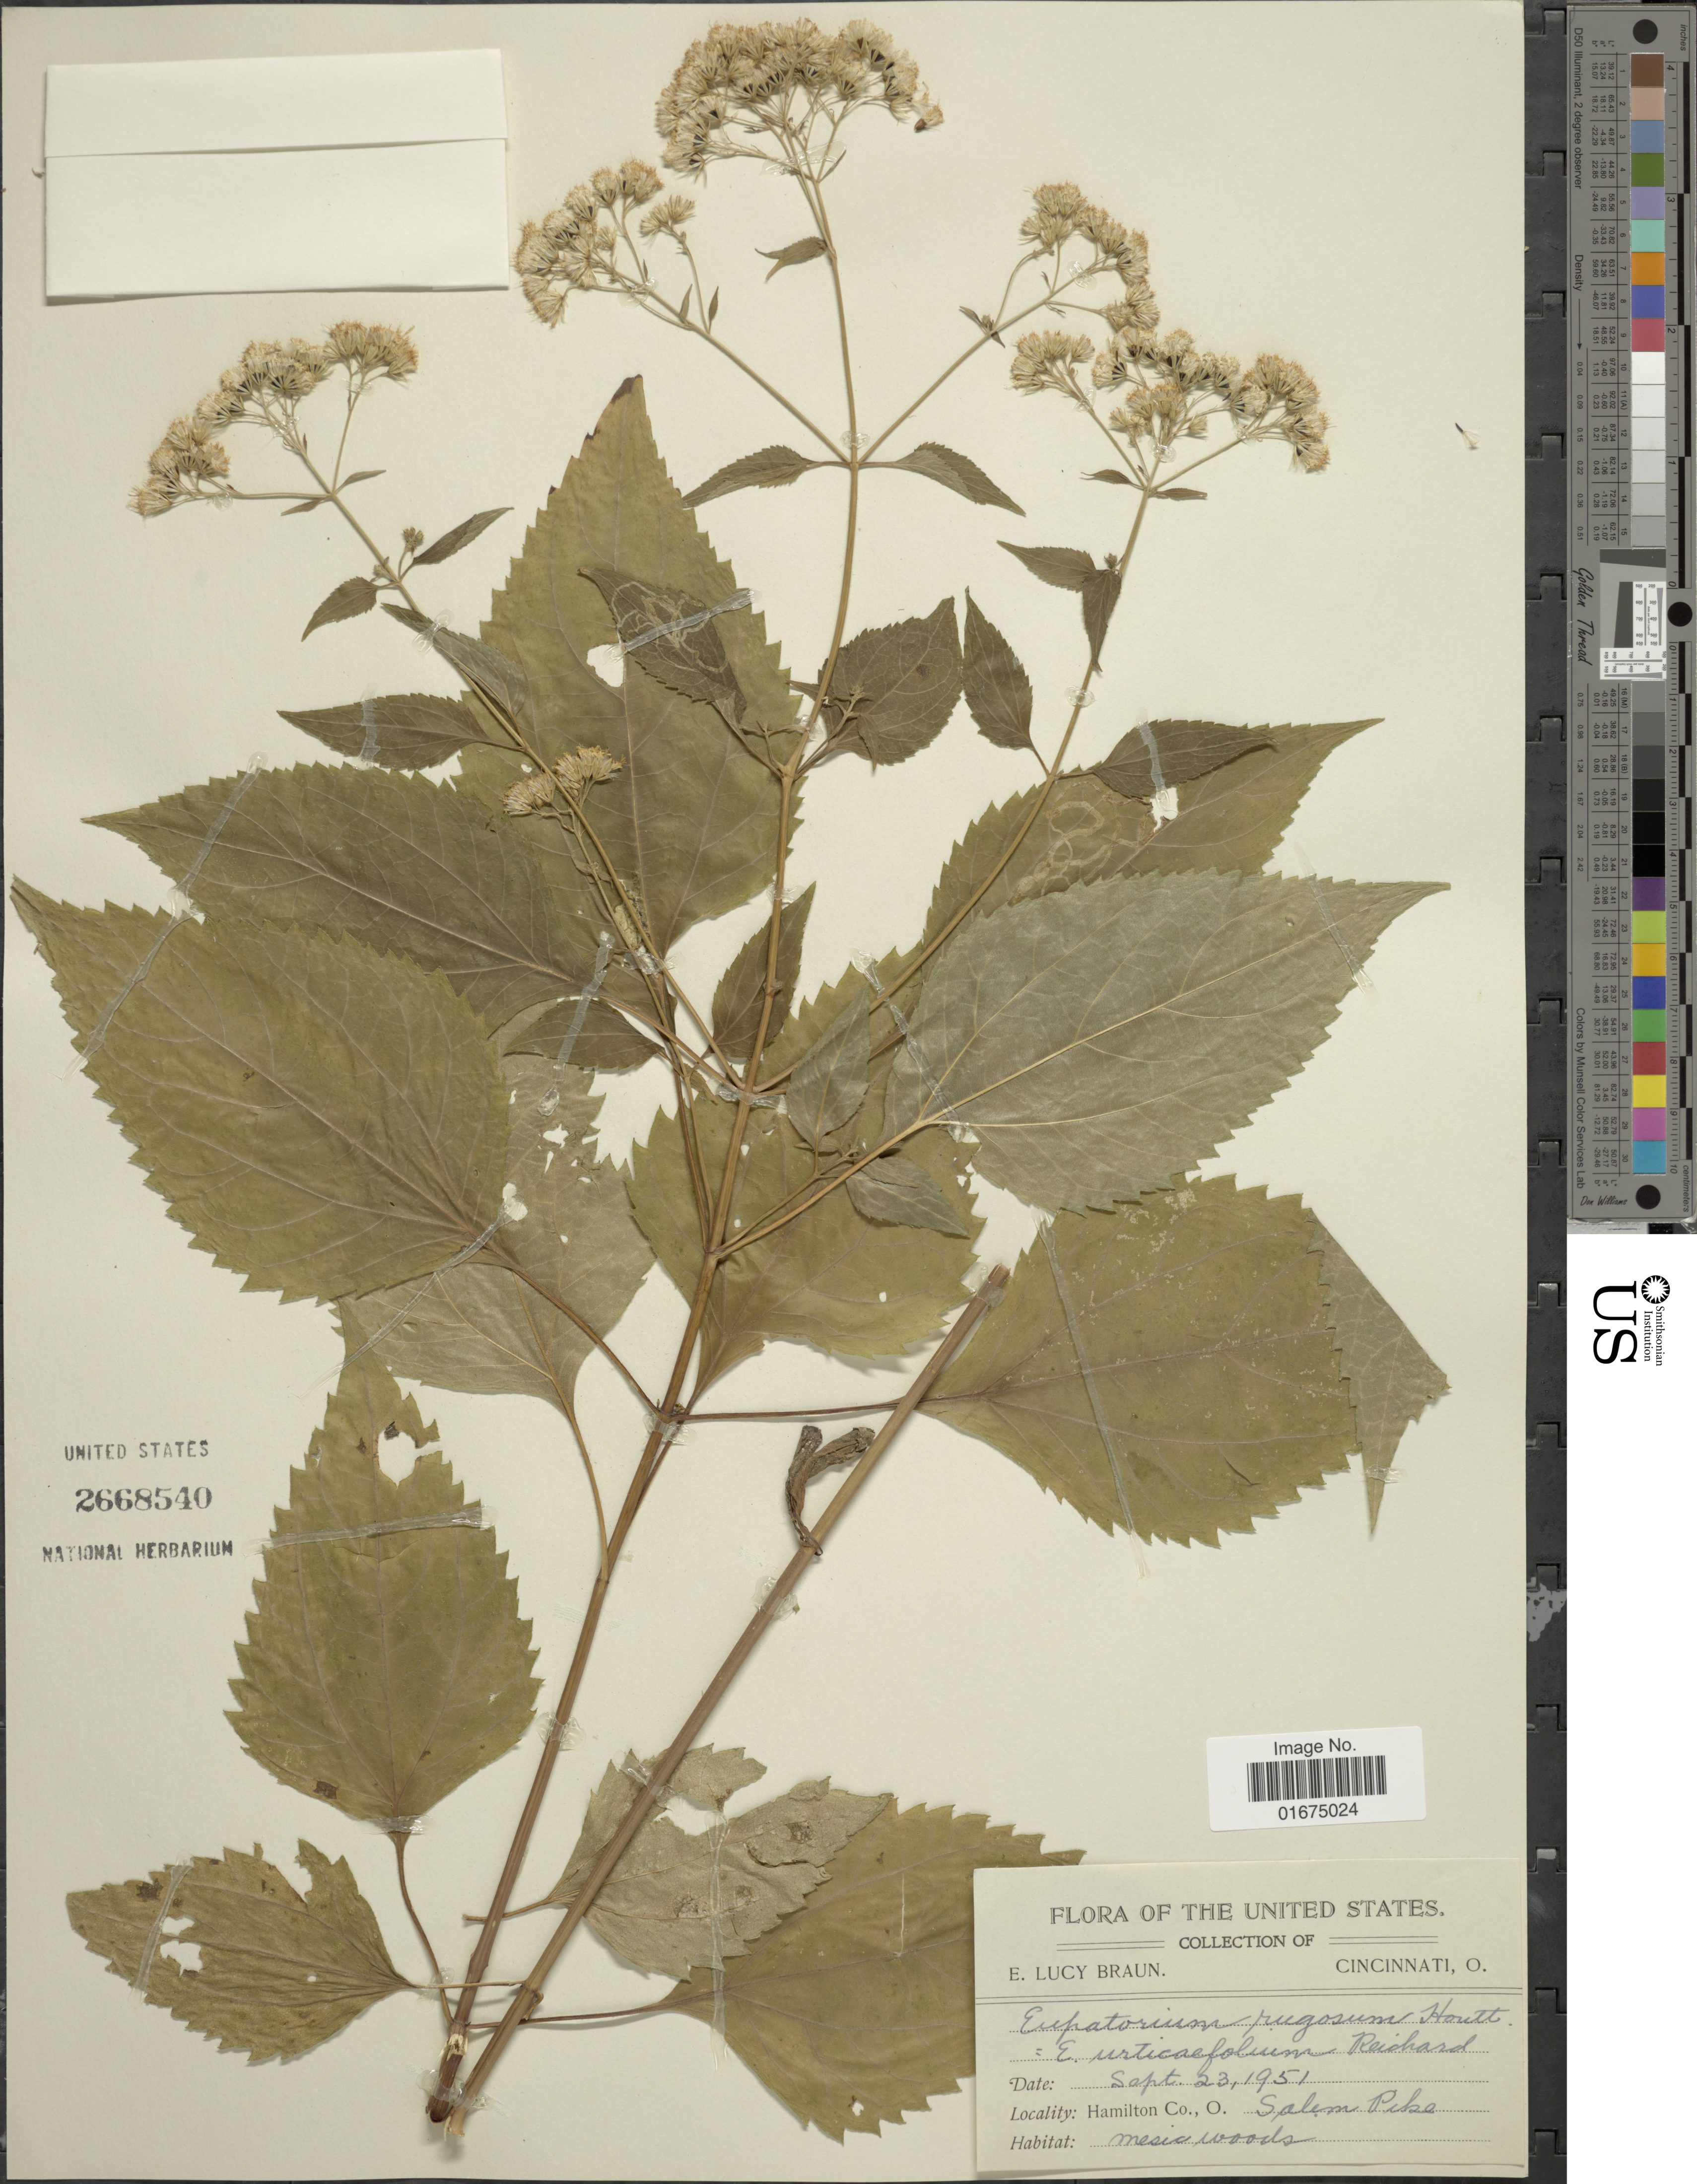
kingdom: Plantae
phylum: Tracheophyta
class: Magnoliopsida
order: Asterales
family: Asteraceae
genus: Ageratina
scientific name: Ageratina altissima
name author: (L.) R.M. King & H. Rob.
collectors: E. L. Braun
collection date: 1951-09-23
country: United States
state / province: Ohio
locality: Hamilton Co., O. Spalem Pike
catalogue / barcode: US 2668540